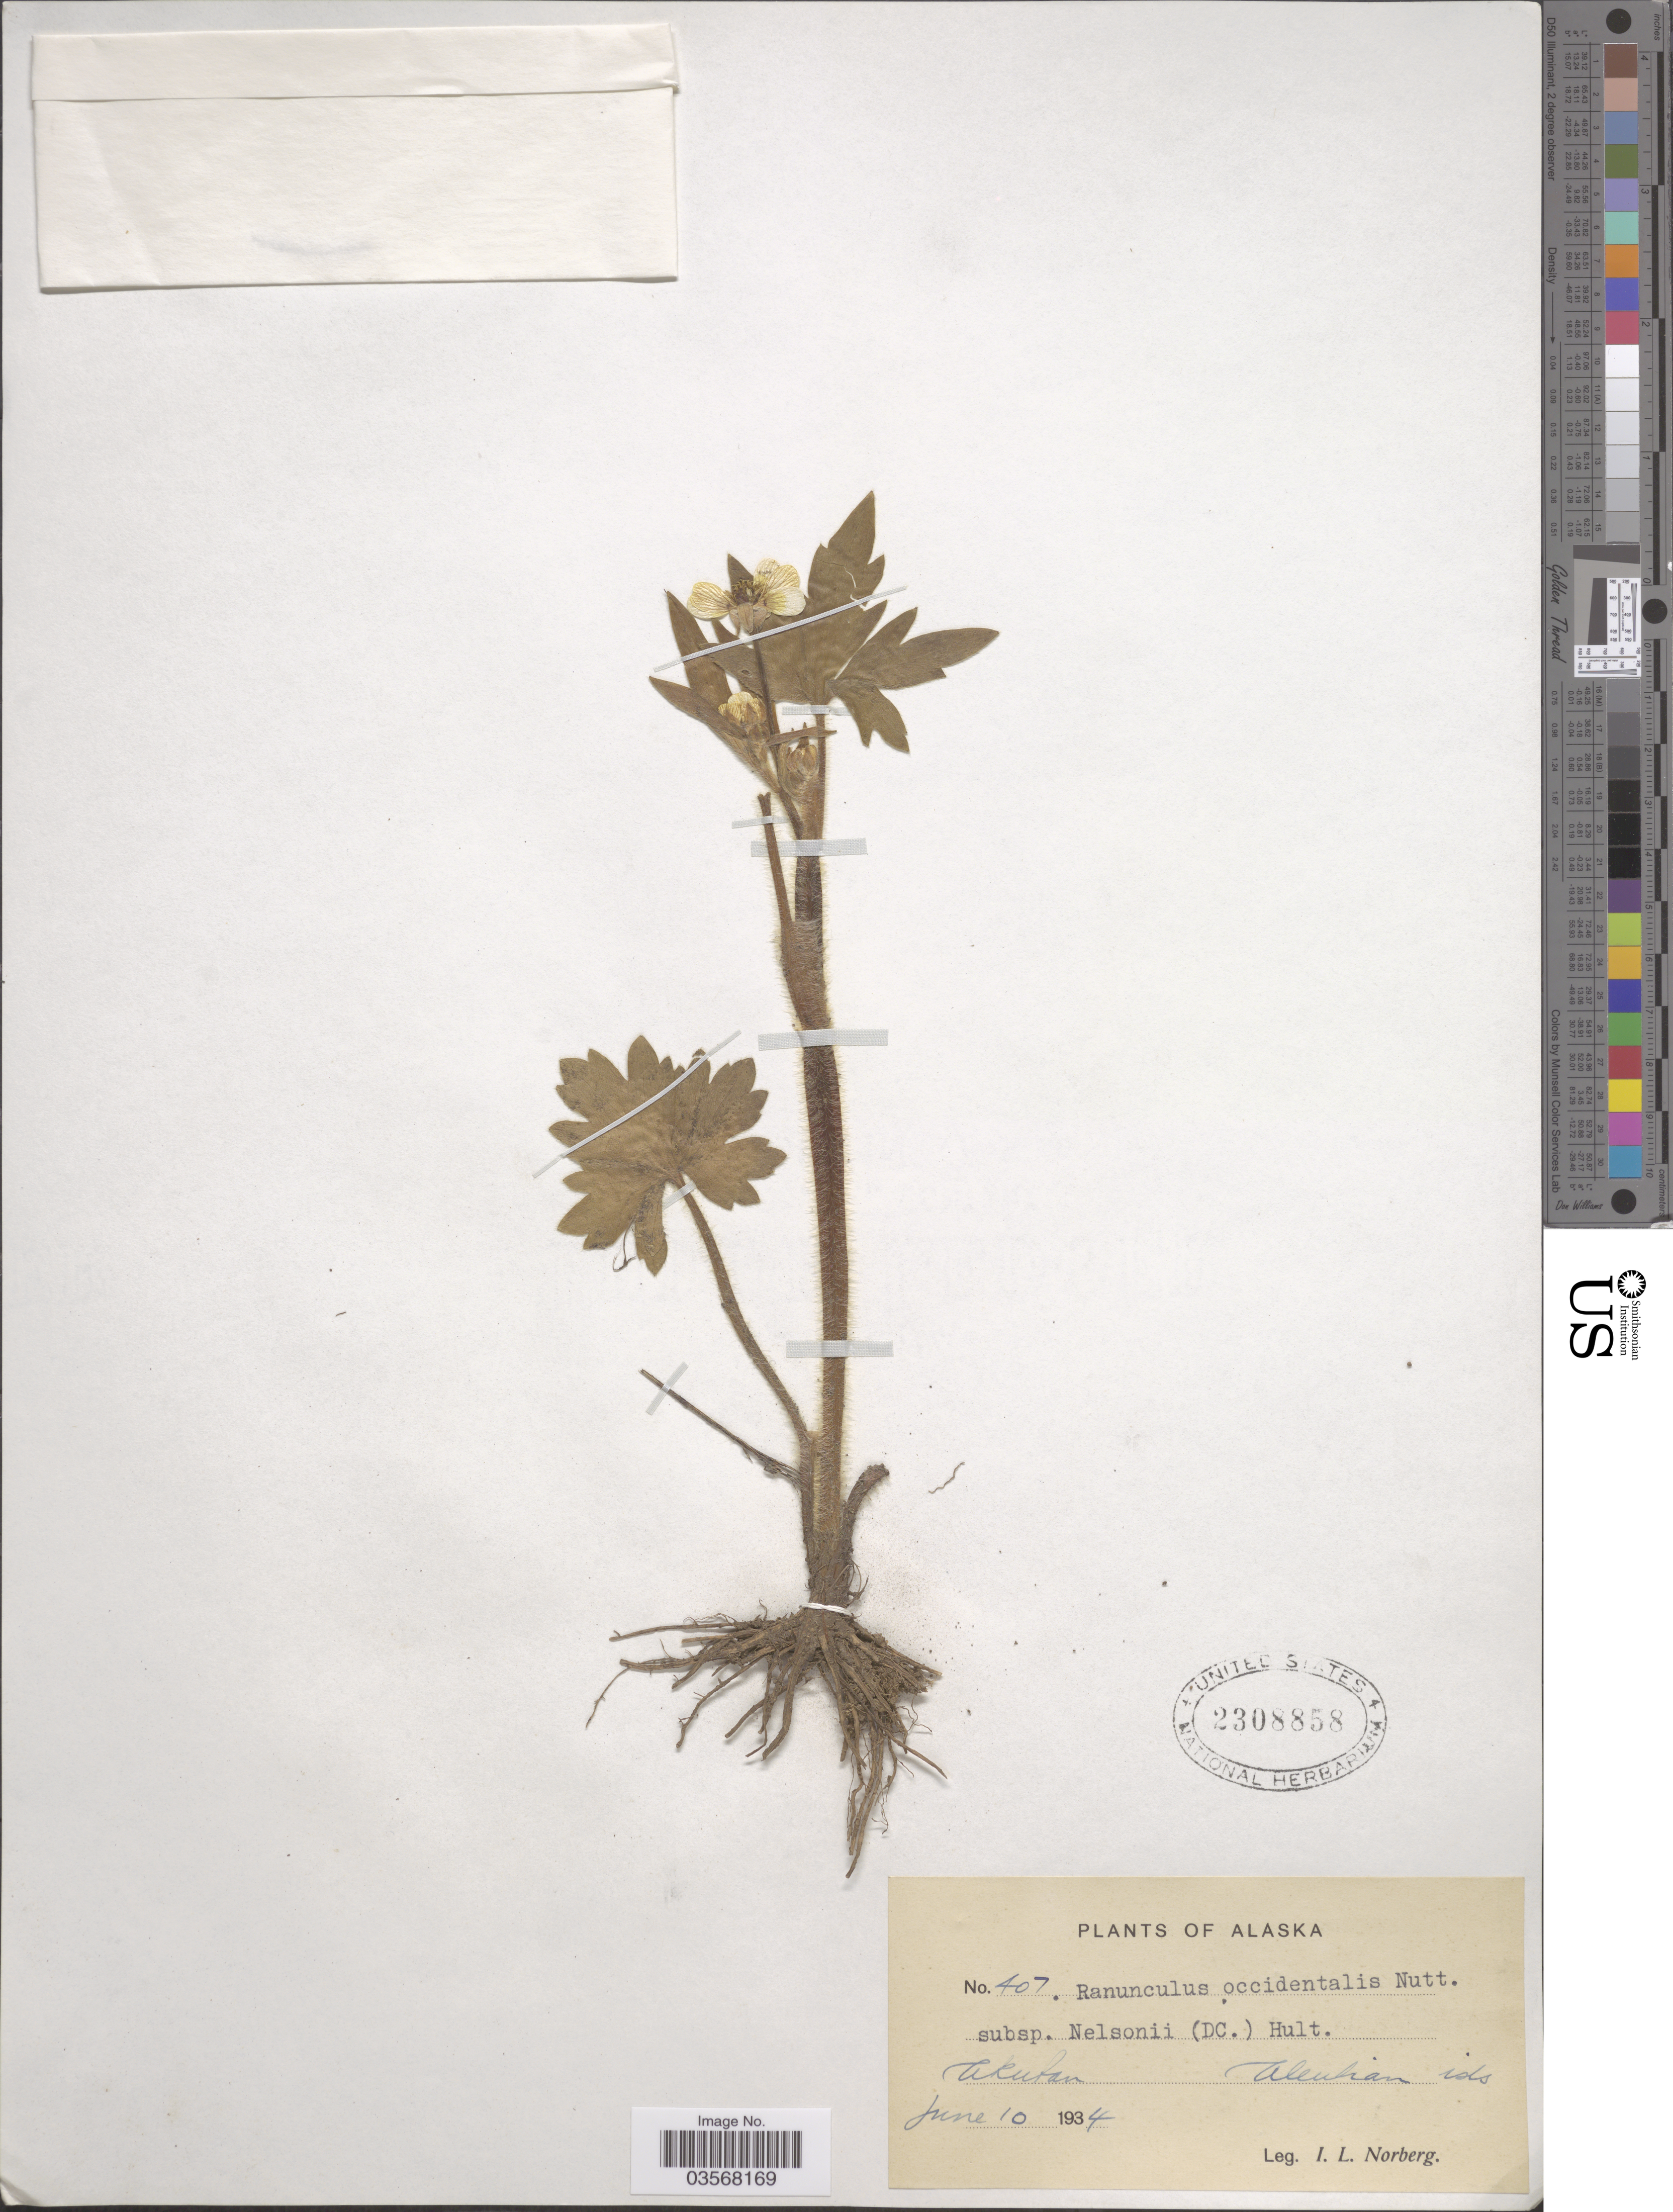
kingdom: Plantae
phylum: Tracheophyta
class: Magnoliopsida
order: Ranunculales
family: Ranunculaceae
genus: Ranunculus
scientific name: Ranunculus occidentalis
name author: Nutt.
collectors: I. Norberg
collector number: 407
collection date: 1934-06-10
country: United States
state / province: Alaska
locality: Akutan, Aleutian Isls.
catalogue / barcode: US 2308858